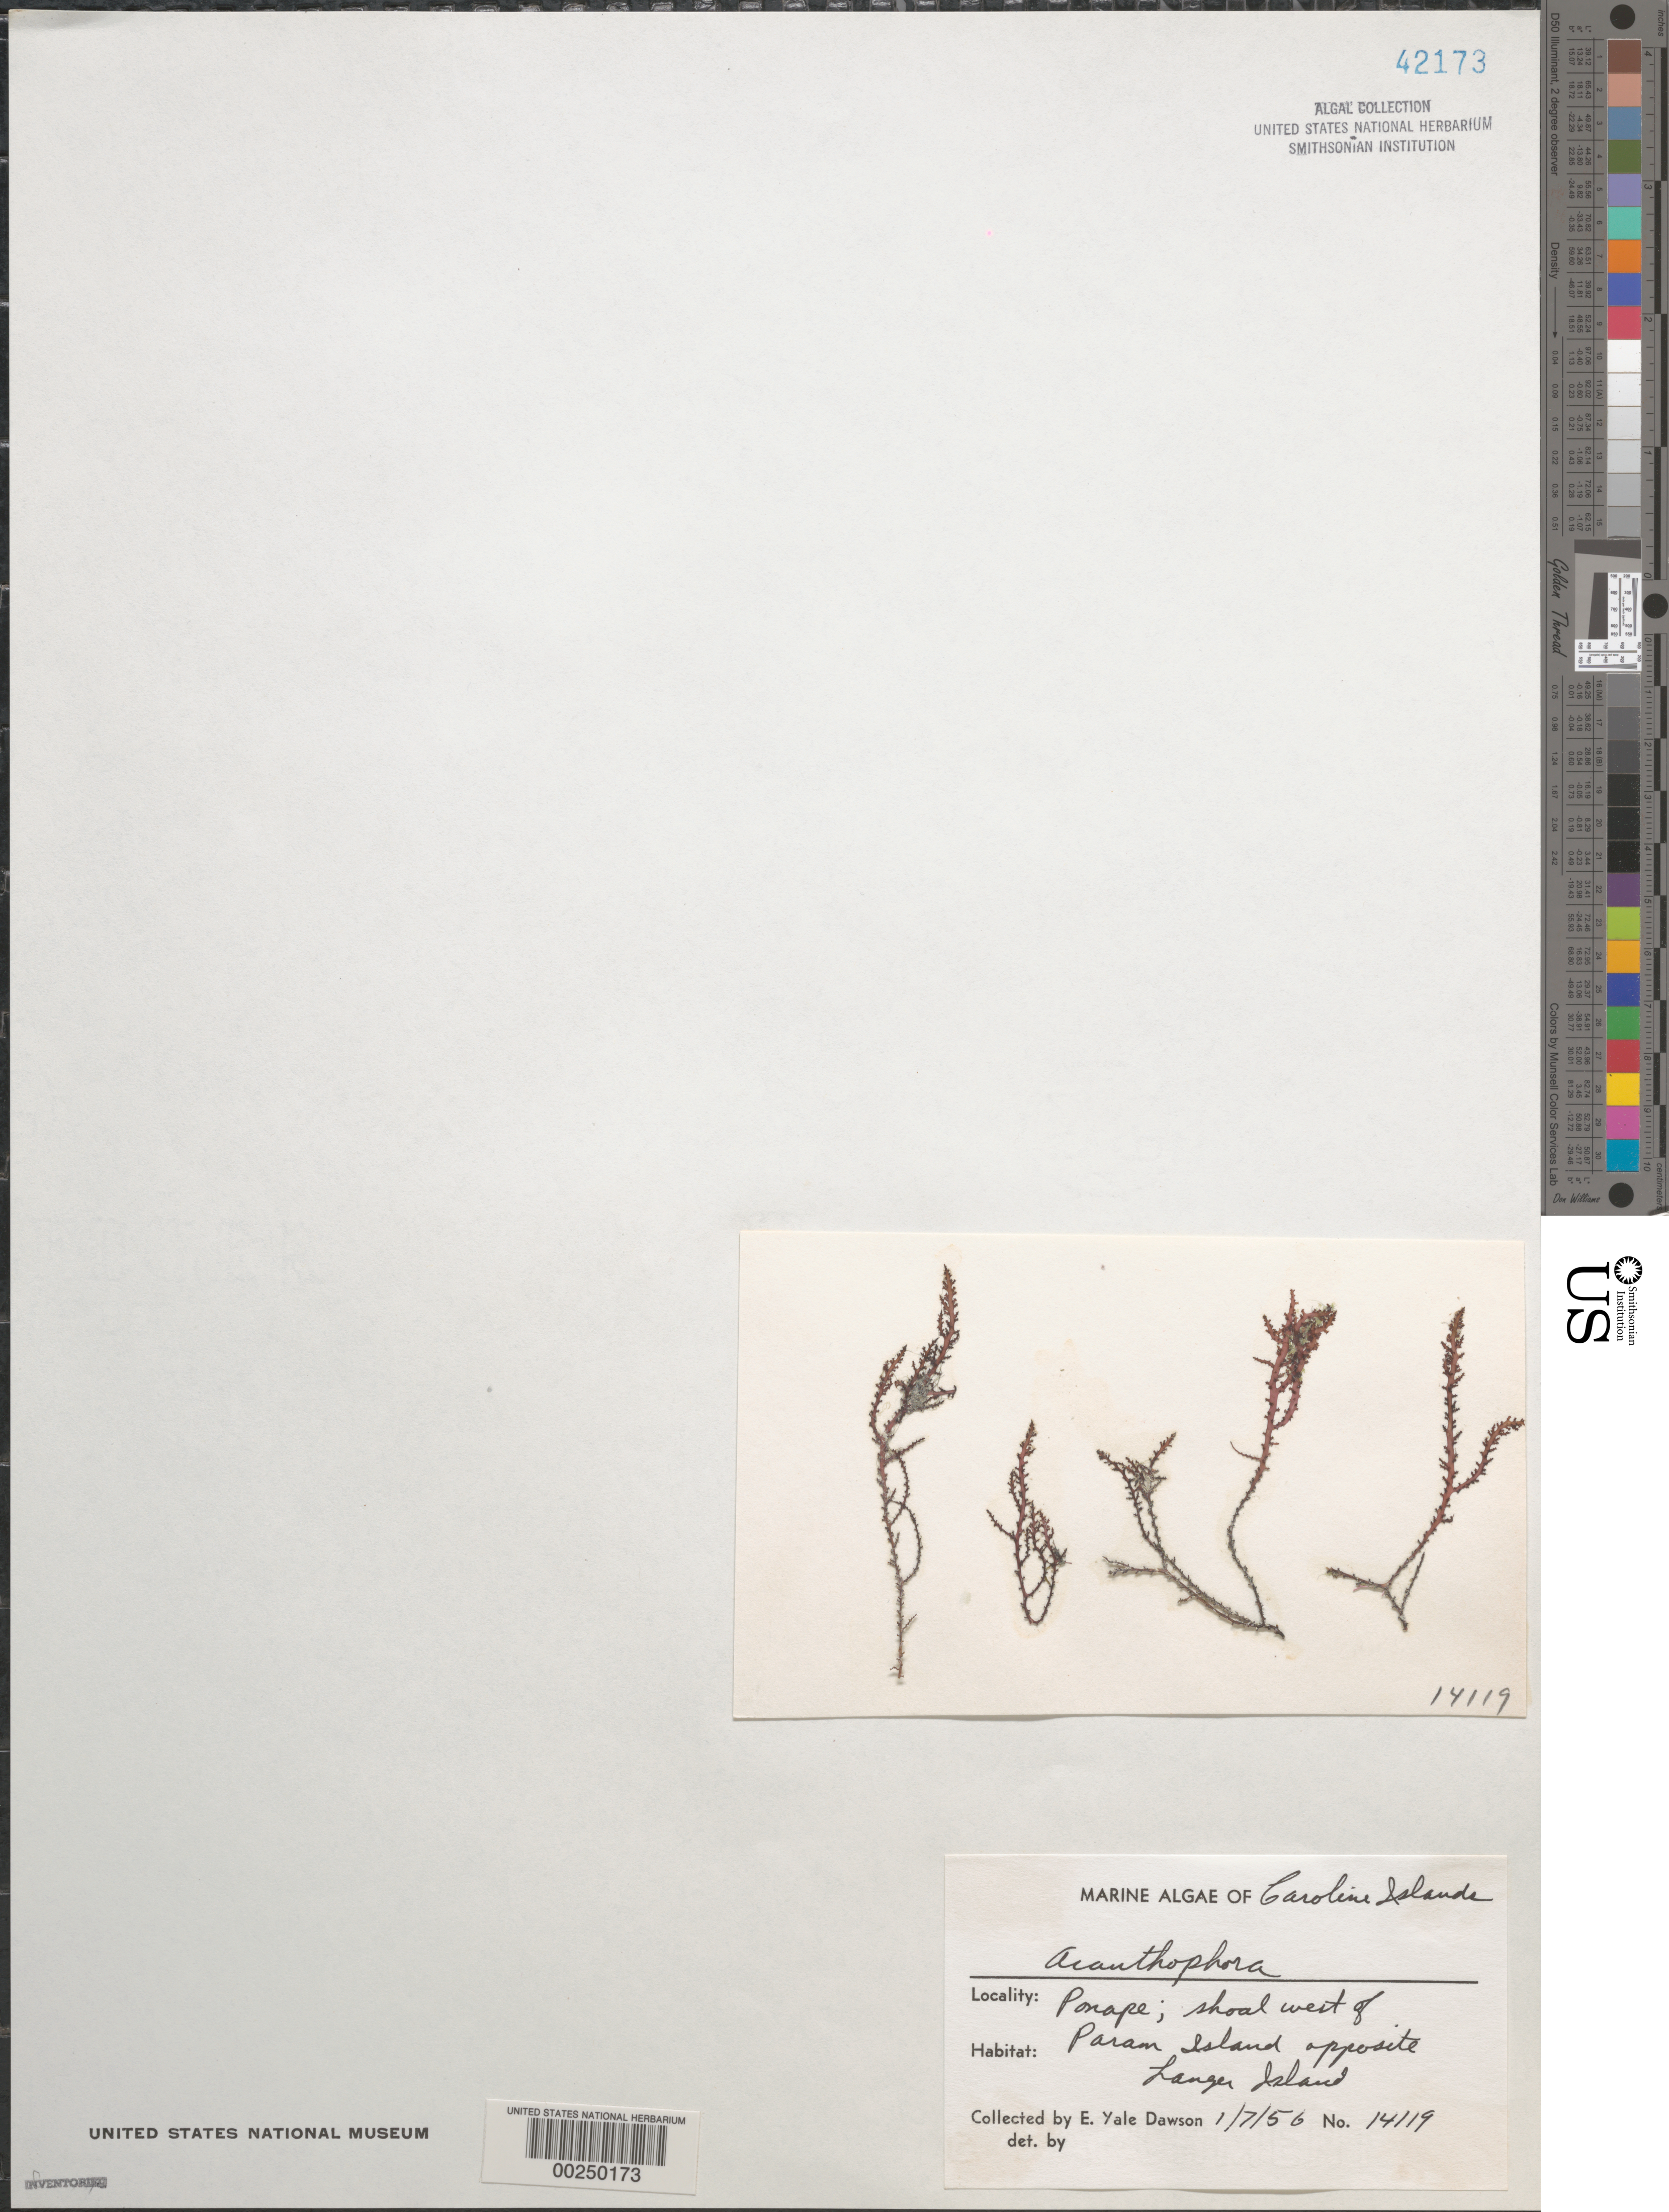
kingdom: Plantae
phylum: Rhodophyta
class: Florideophyceae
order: Ceramiales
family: Rhodomelaceae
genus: Acanthophora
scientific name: Acanthophora sp.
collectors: E. Y. Dawson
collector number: EYD 14119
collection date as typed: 07 Jan 1956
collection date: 1956-01-07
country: Micronesia, Federated States of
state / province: Pohnpei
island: Pohnpei [Ponape] Islands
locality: Shoal west of Param Island, opposite Langer Island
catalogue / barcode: US 42173